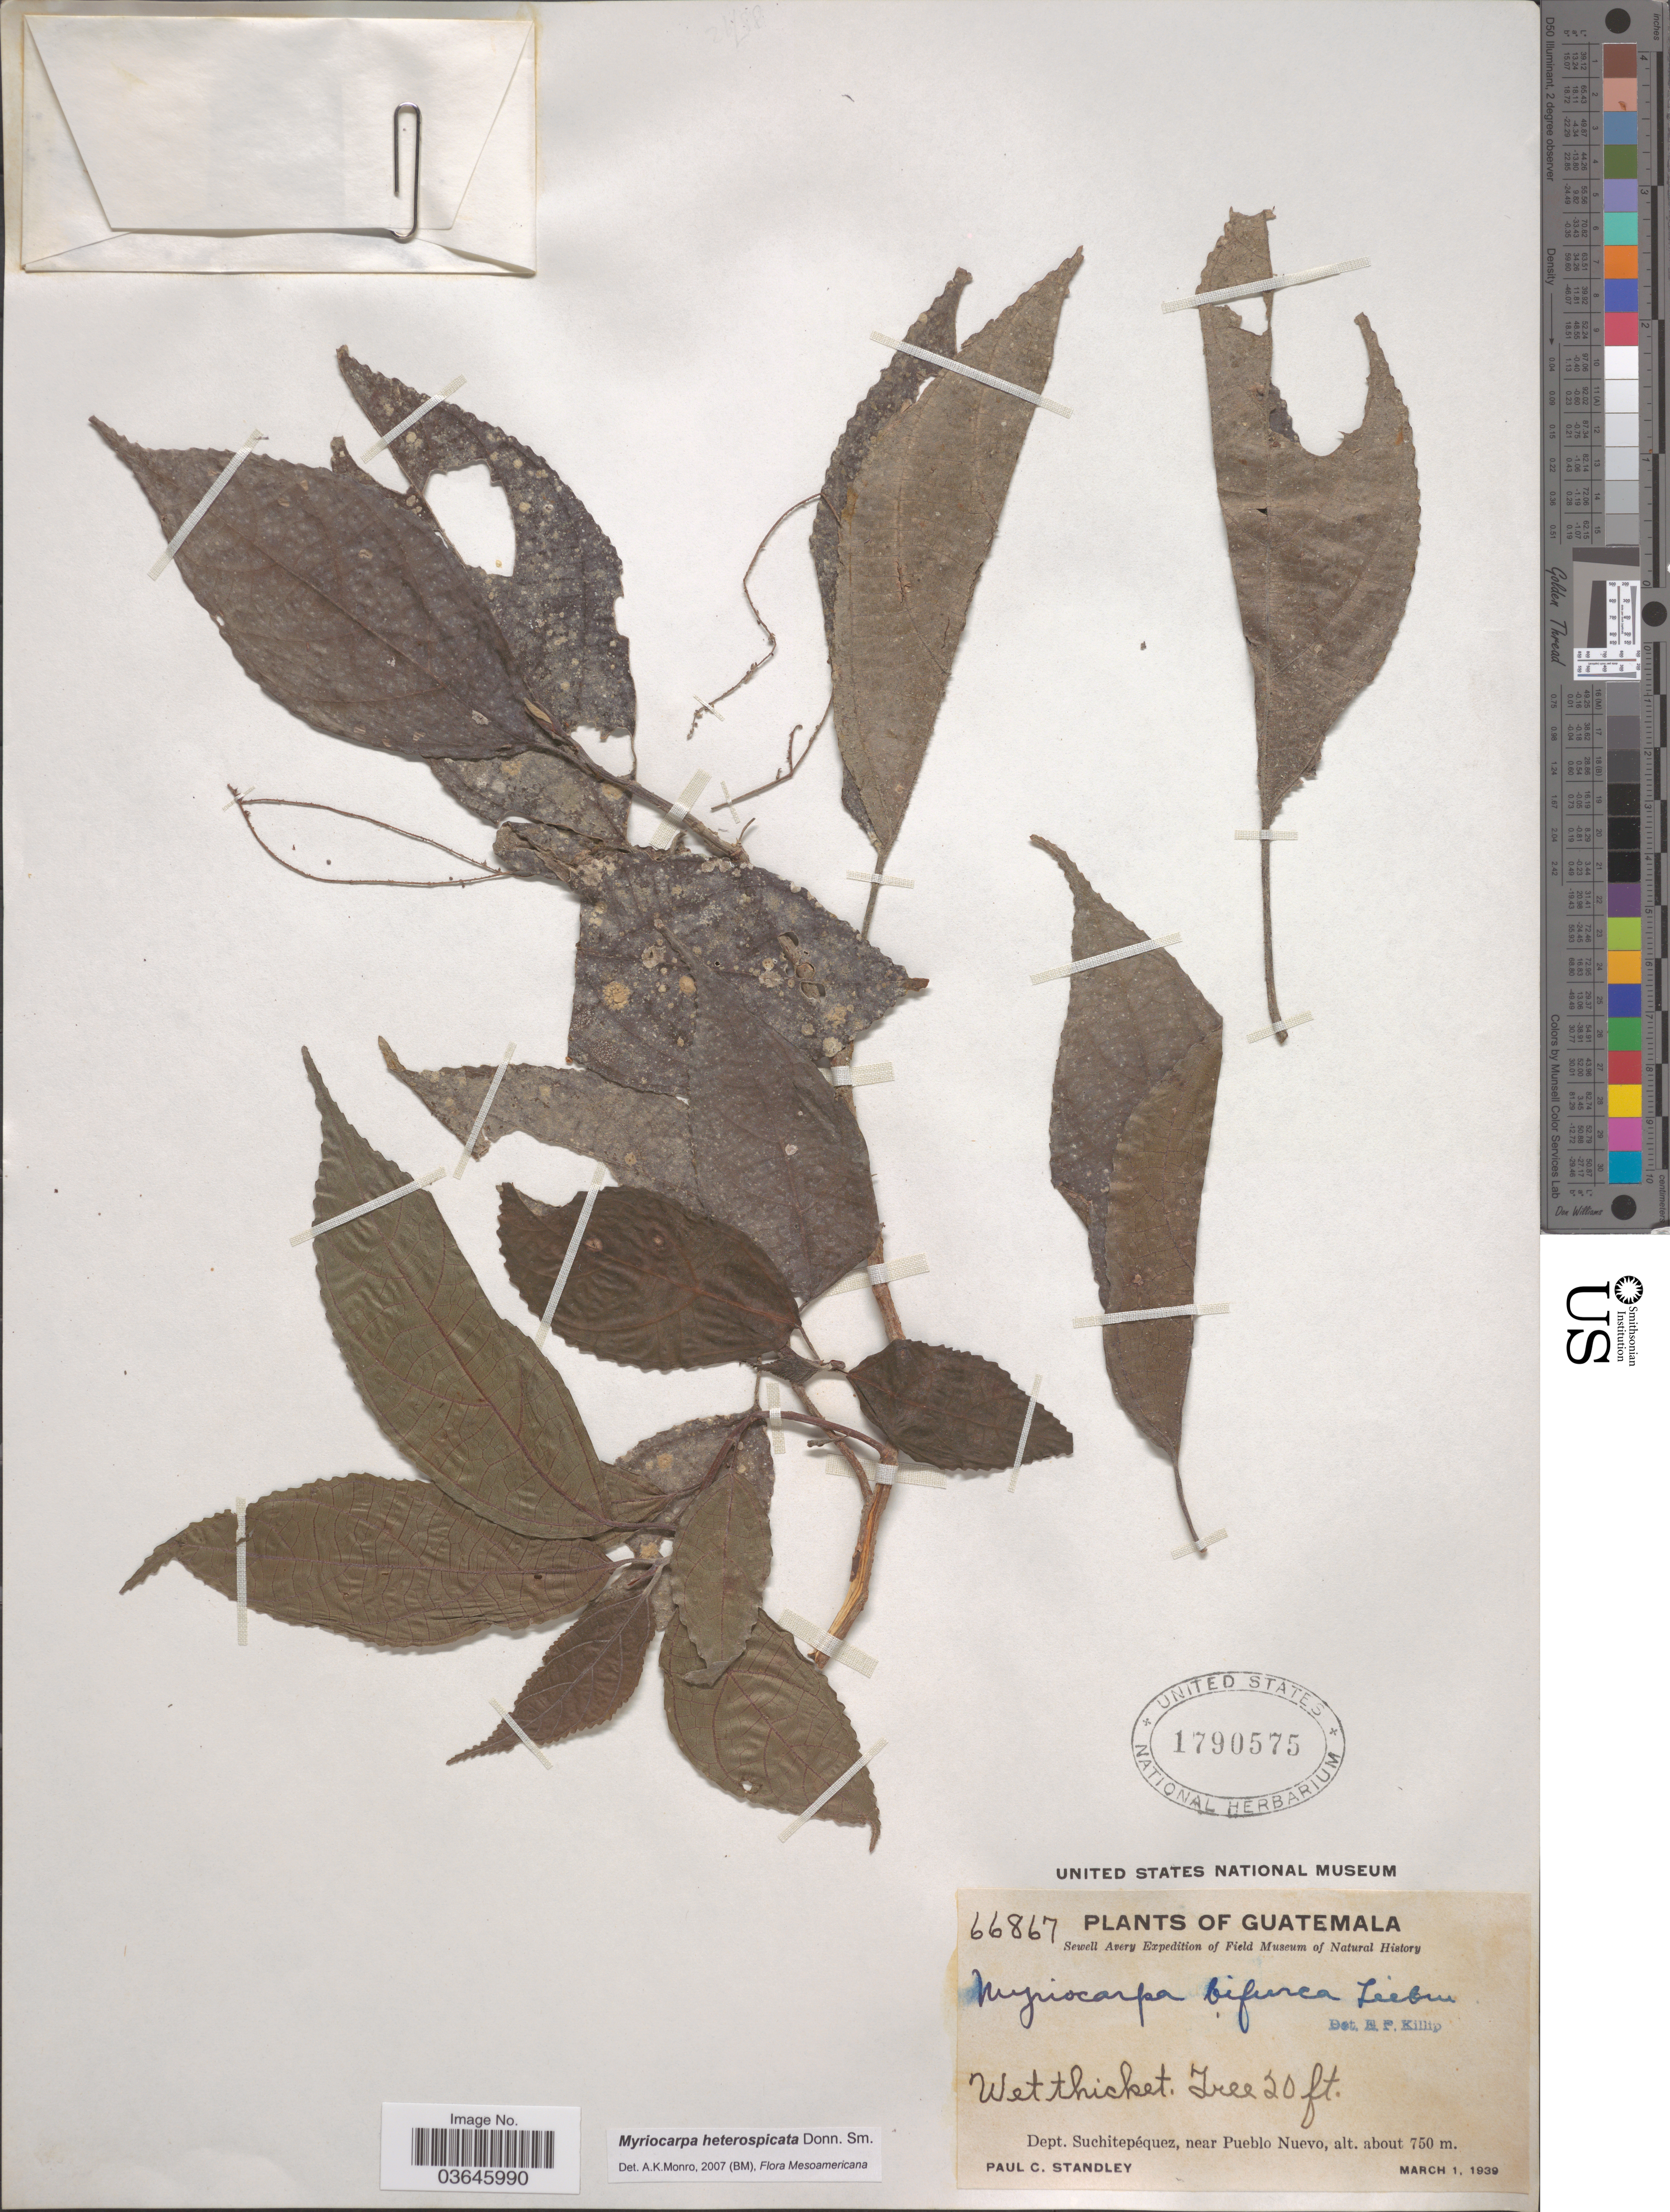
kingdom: Plantae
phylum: Tracheophyta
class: Magnoliopsida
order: Rosales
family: Urticaceae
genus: Myriocarpa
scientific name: Myriocarpa heterostachya Donn. Sm., nom. illeg.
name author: Donn. Sm.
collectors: P. C. Standley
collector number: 66867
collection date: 1939-03-01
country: Guatemala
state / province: Suchitepequez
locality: Dept. Suchitepéquez, near Pueblo Nuevo.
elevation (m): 750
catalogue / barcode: US 1790575